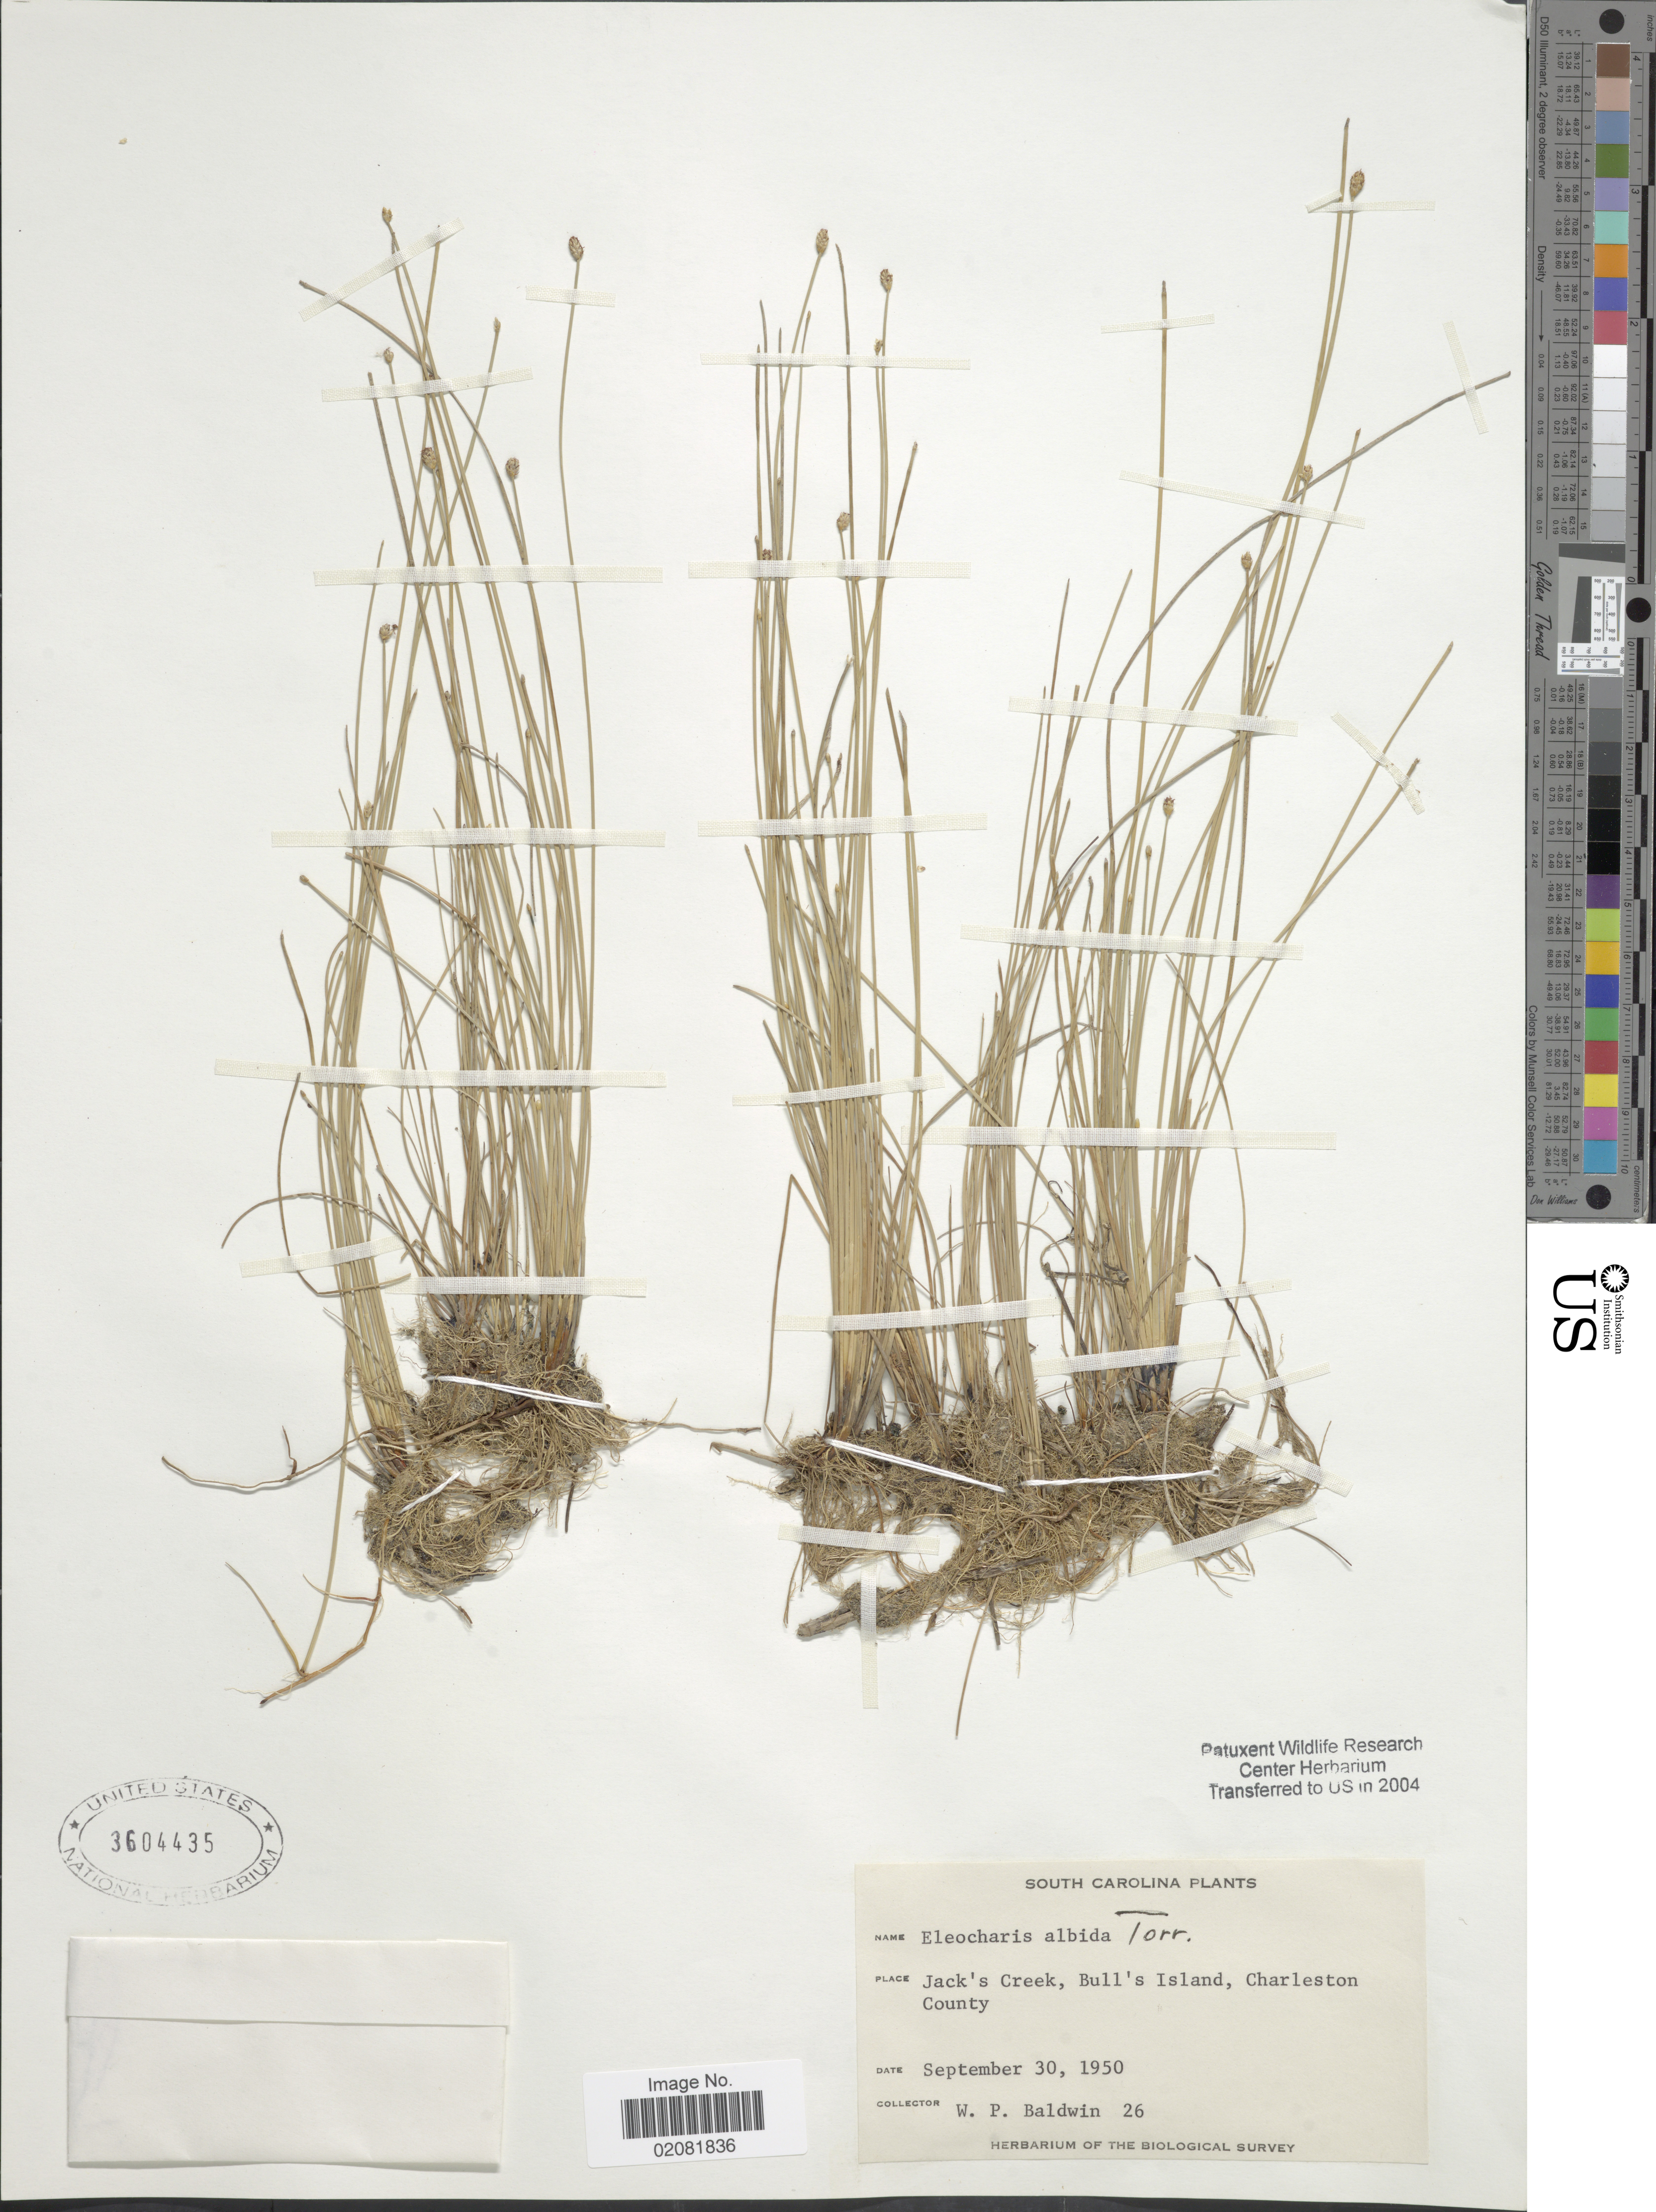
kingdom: Plantae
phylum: Tracheophyta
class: Liliopsida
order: Poales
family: Cyperaceae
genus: Eleocharis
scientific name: Eleocharis albida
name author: Torr.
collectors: W. Balwin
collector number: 26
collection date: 1950-09-30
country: United States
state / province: South Carolina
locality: Jack's Creek, Bull's Island, Charleston County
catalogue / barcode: US 3604435